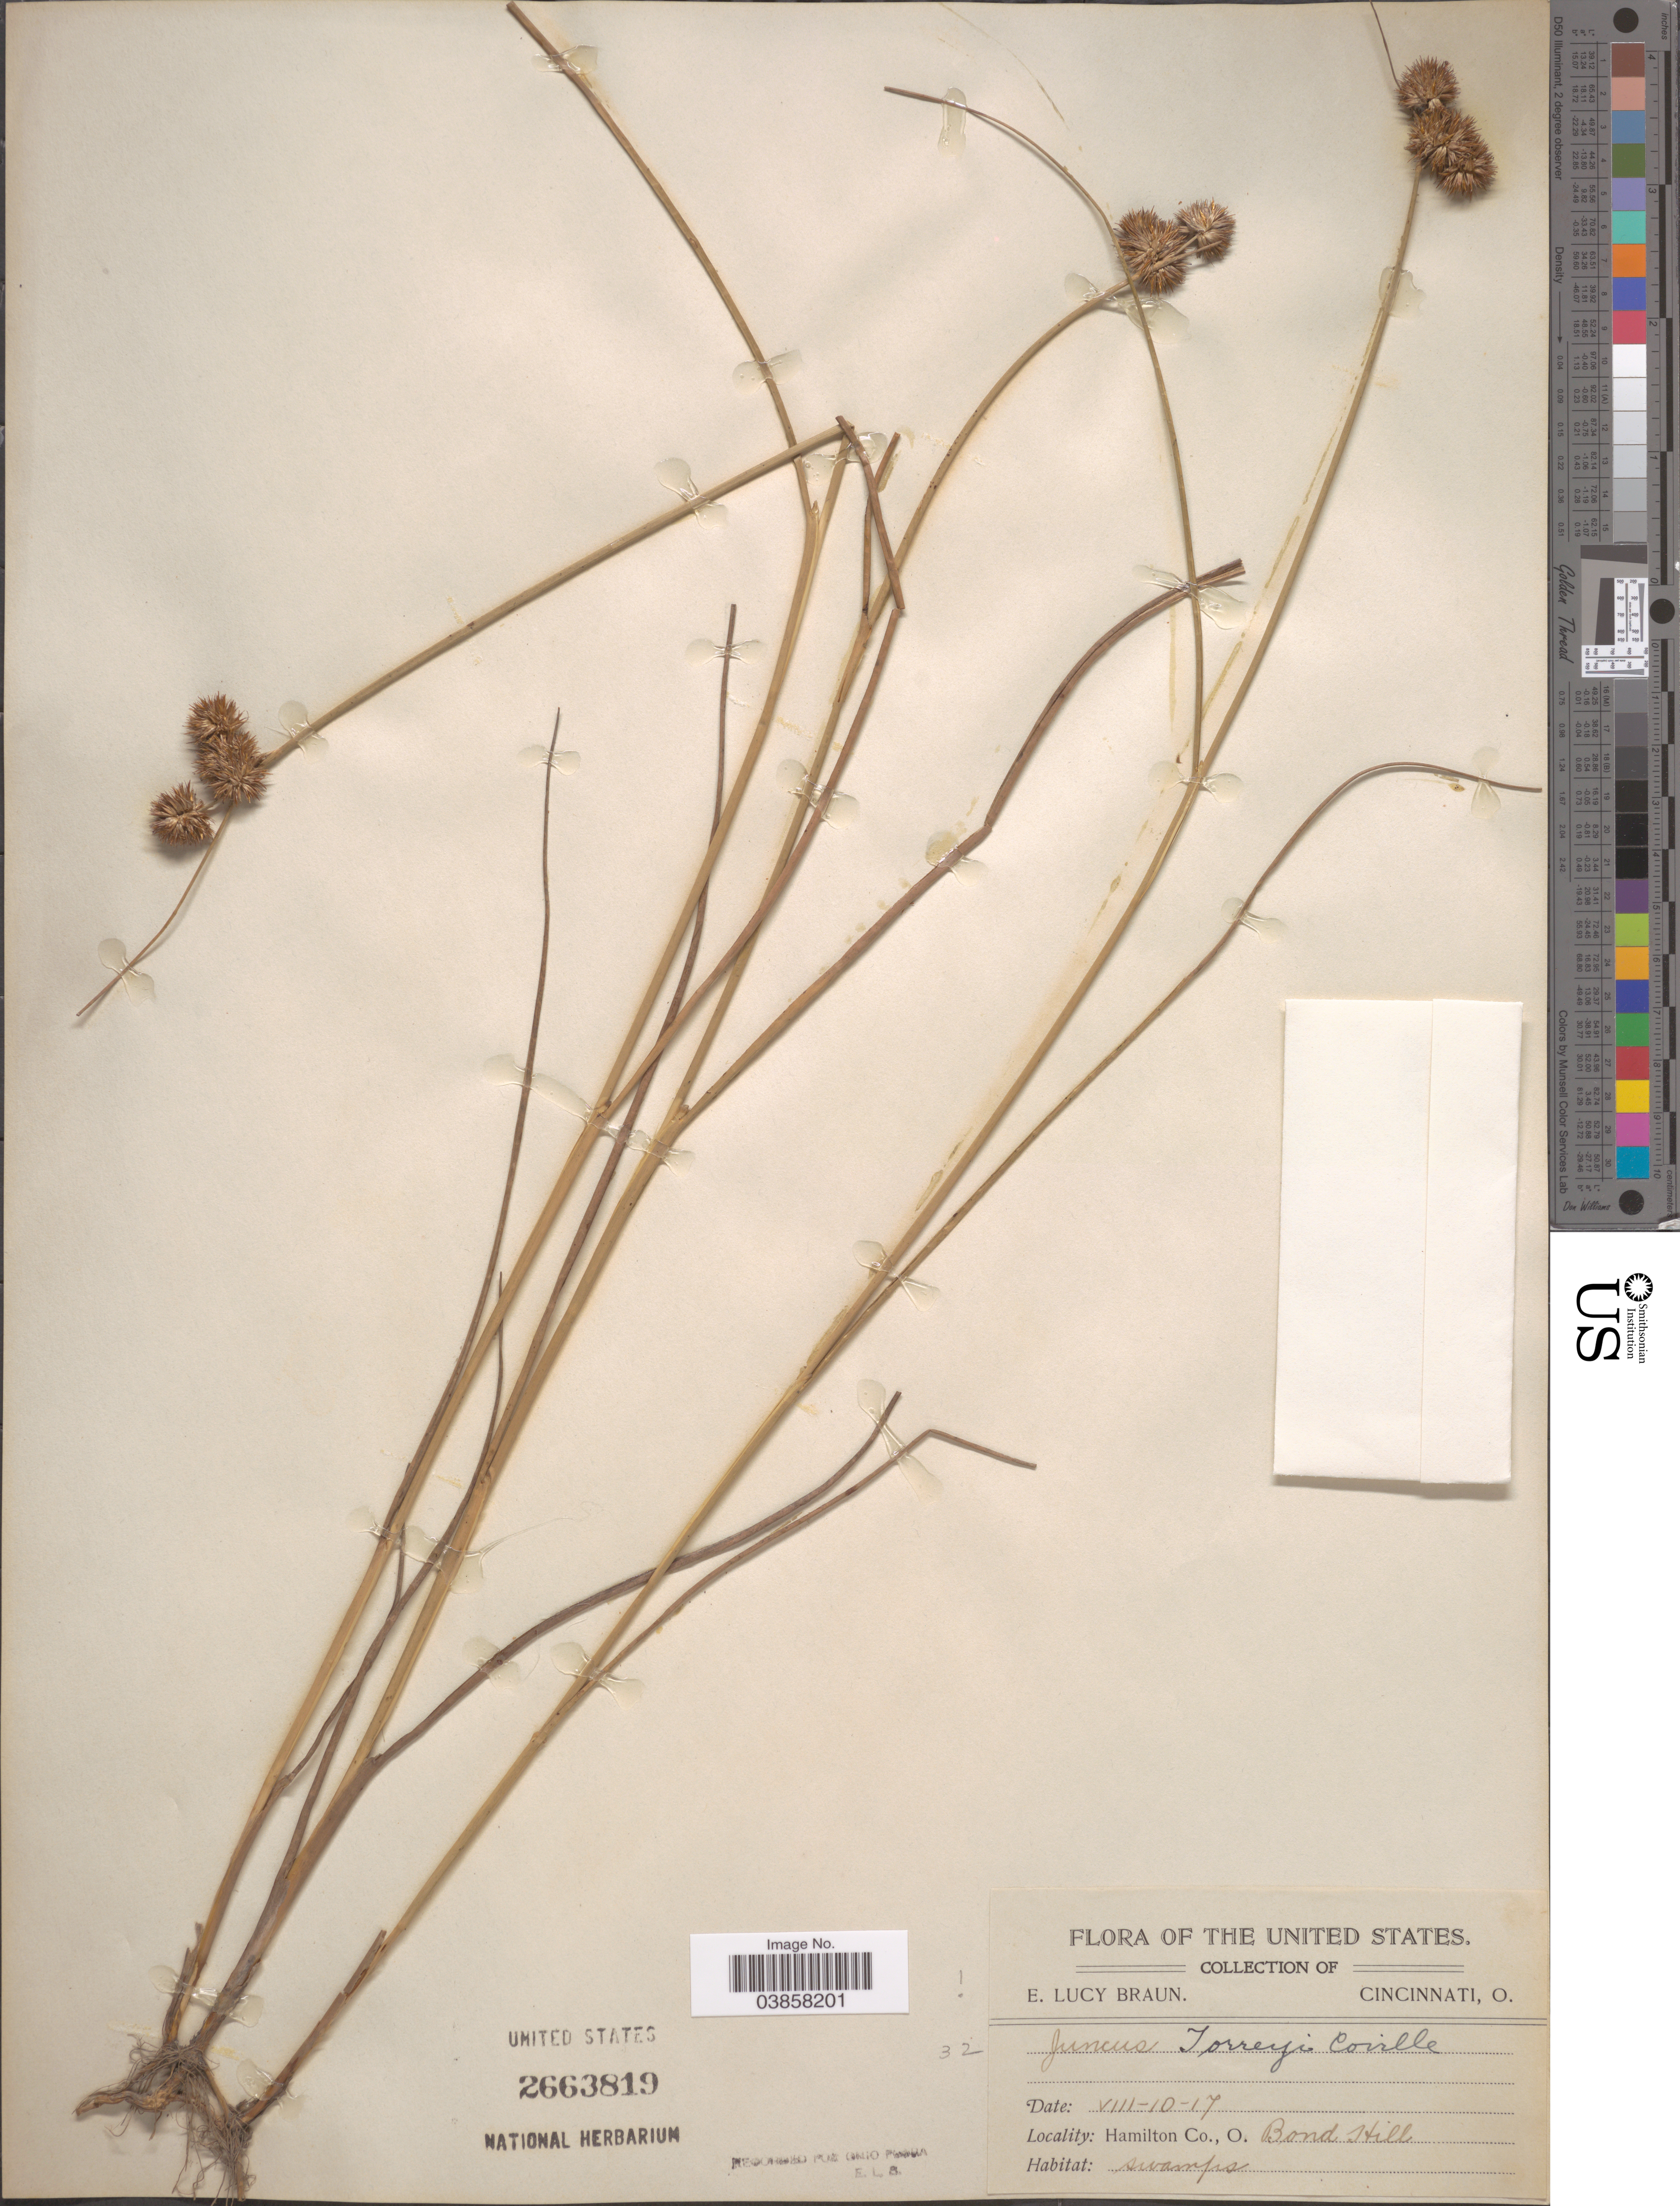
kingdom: Plantae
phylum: Tracheophyta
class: Liliopsida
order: Poales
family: Juncaceae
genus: Juncus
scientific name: Juncus torreyi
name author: Coville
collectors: J. Bridge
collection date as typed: Transcribed d/m/y: 10/8/17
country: United States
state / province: Ohio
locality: Hamilton Co. Bond Hill.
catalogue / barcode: US 2663819